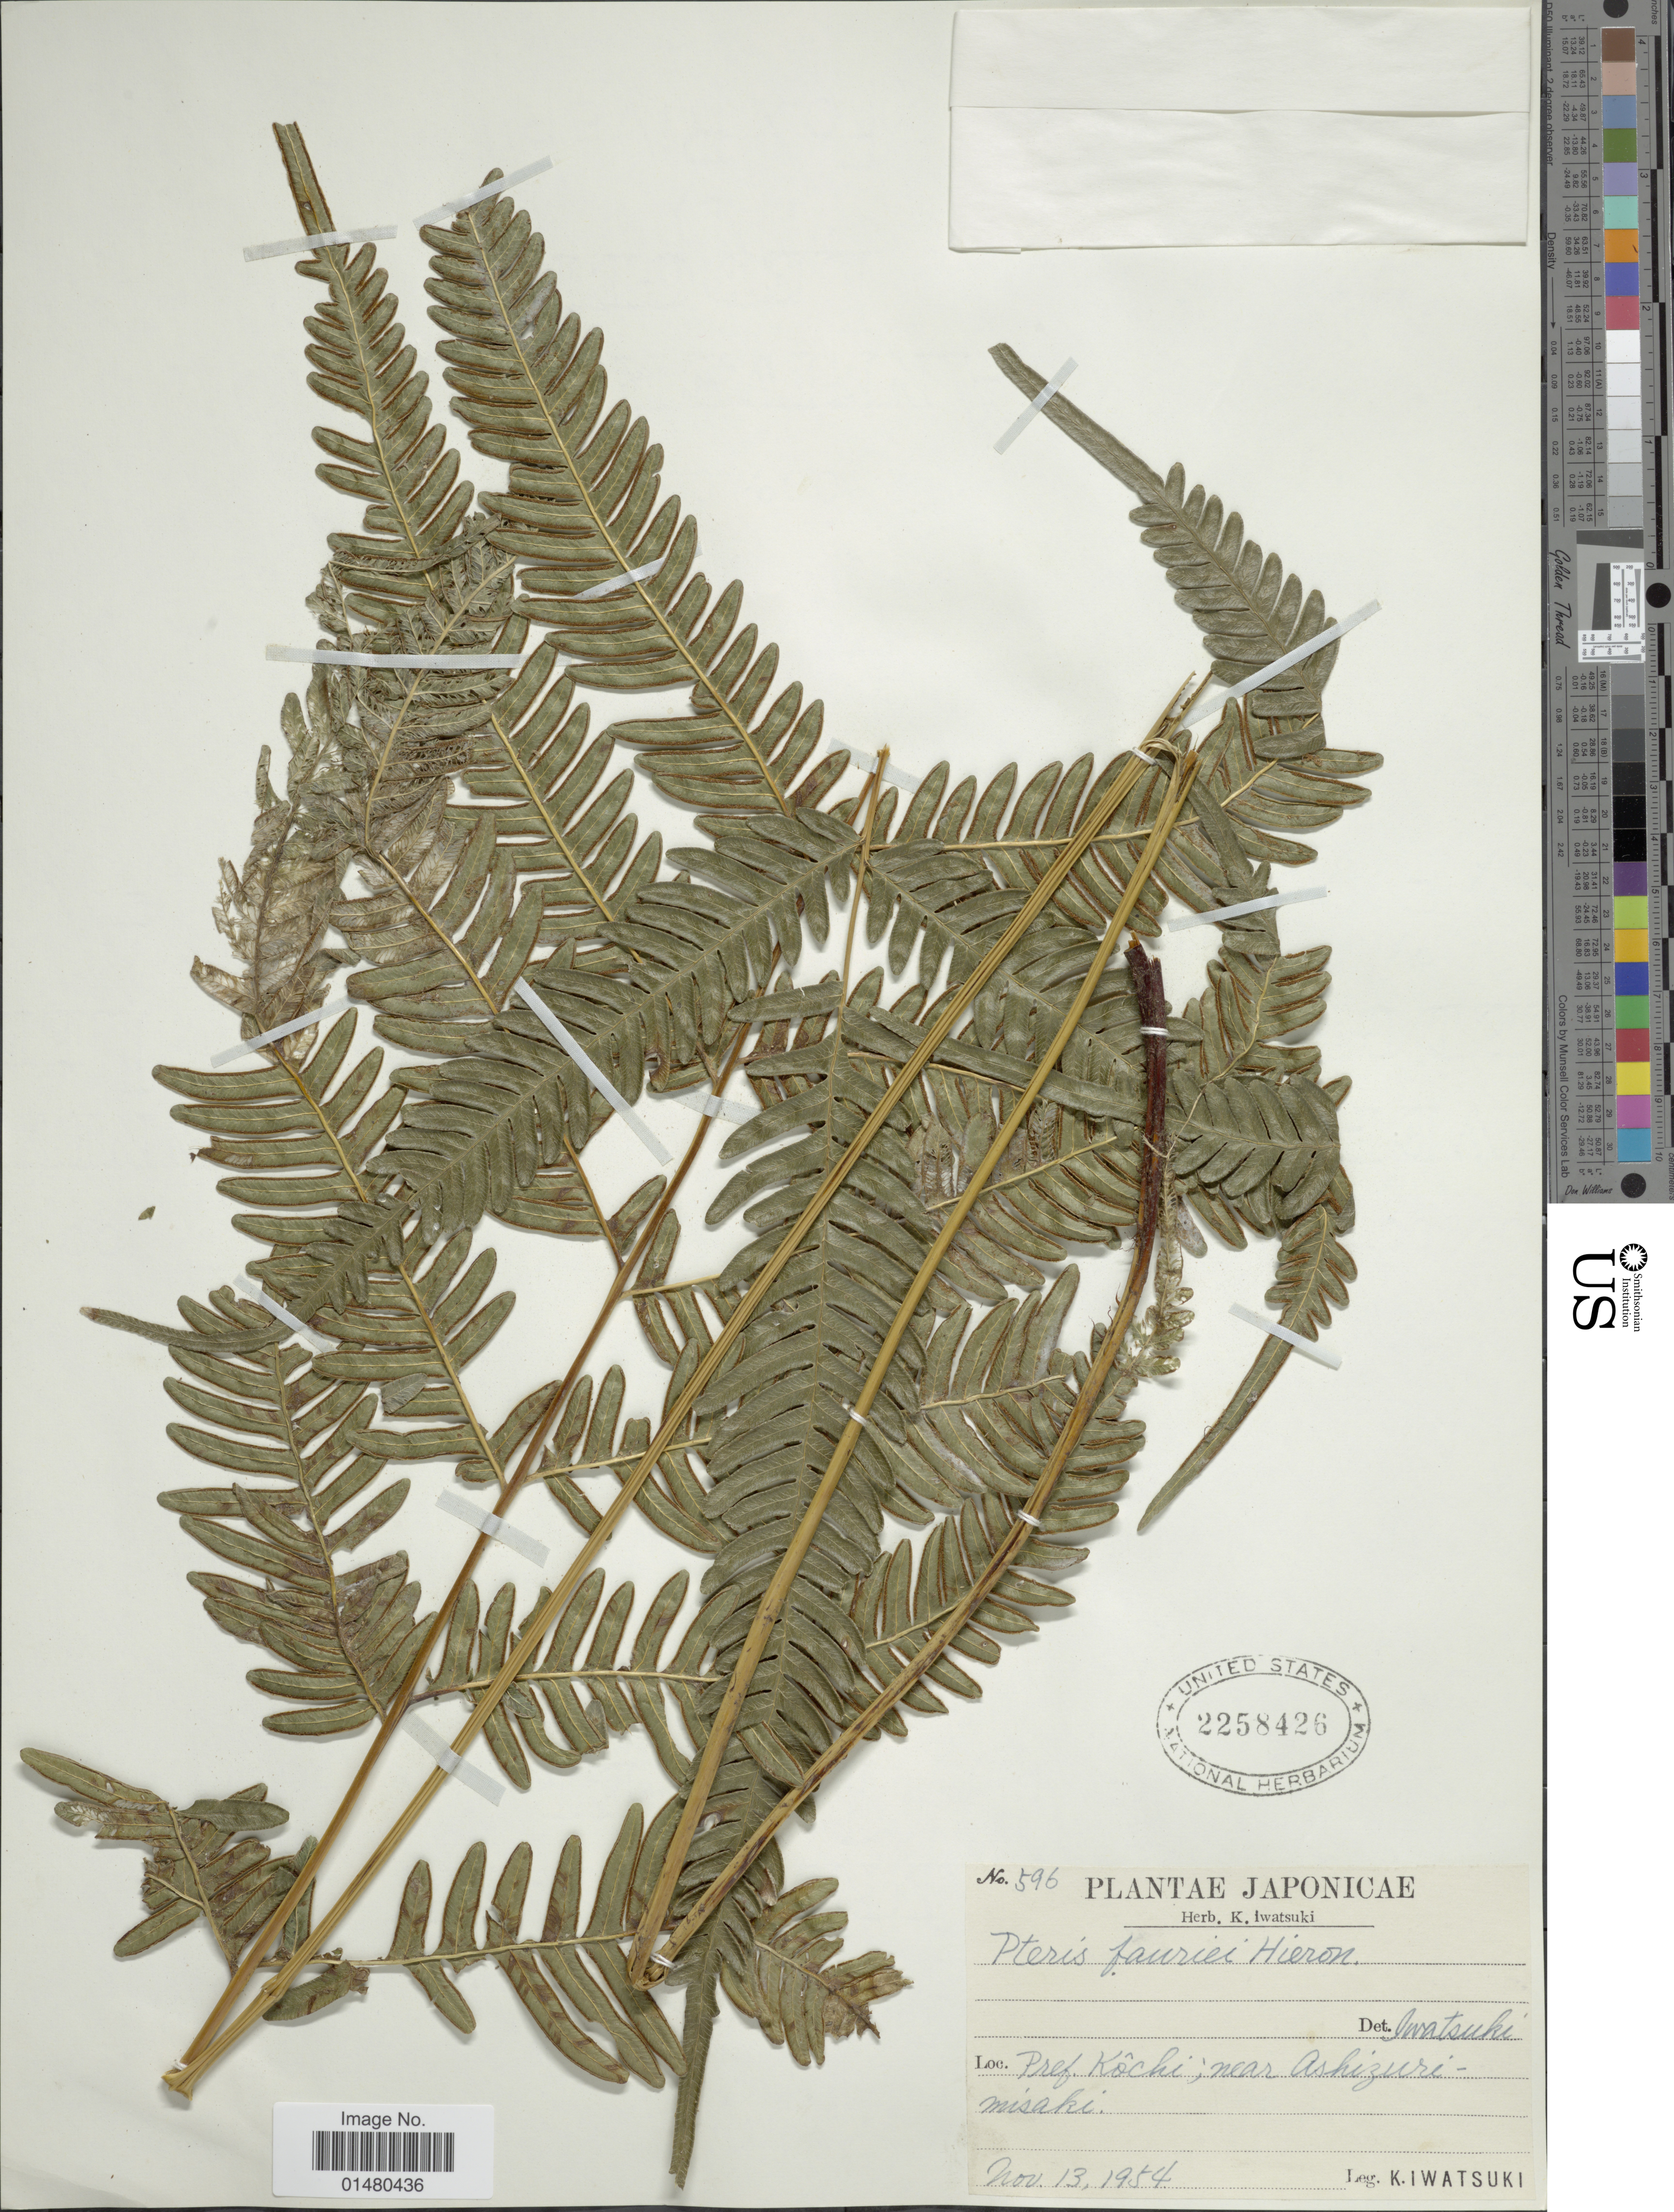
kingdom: Plantae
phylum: Tracheophyta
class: Polypodiopsida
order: Polypodiales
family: Pteridaceae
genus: Pteris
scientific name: Pteris fauriei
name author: Hieron.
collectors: K. Iwatsuki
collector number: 596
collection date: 1954-11-13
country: Japan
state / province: Koti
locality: Pref. Kôchi; near Ashizuri-misaki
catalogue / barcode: US 2258426